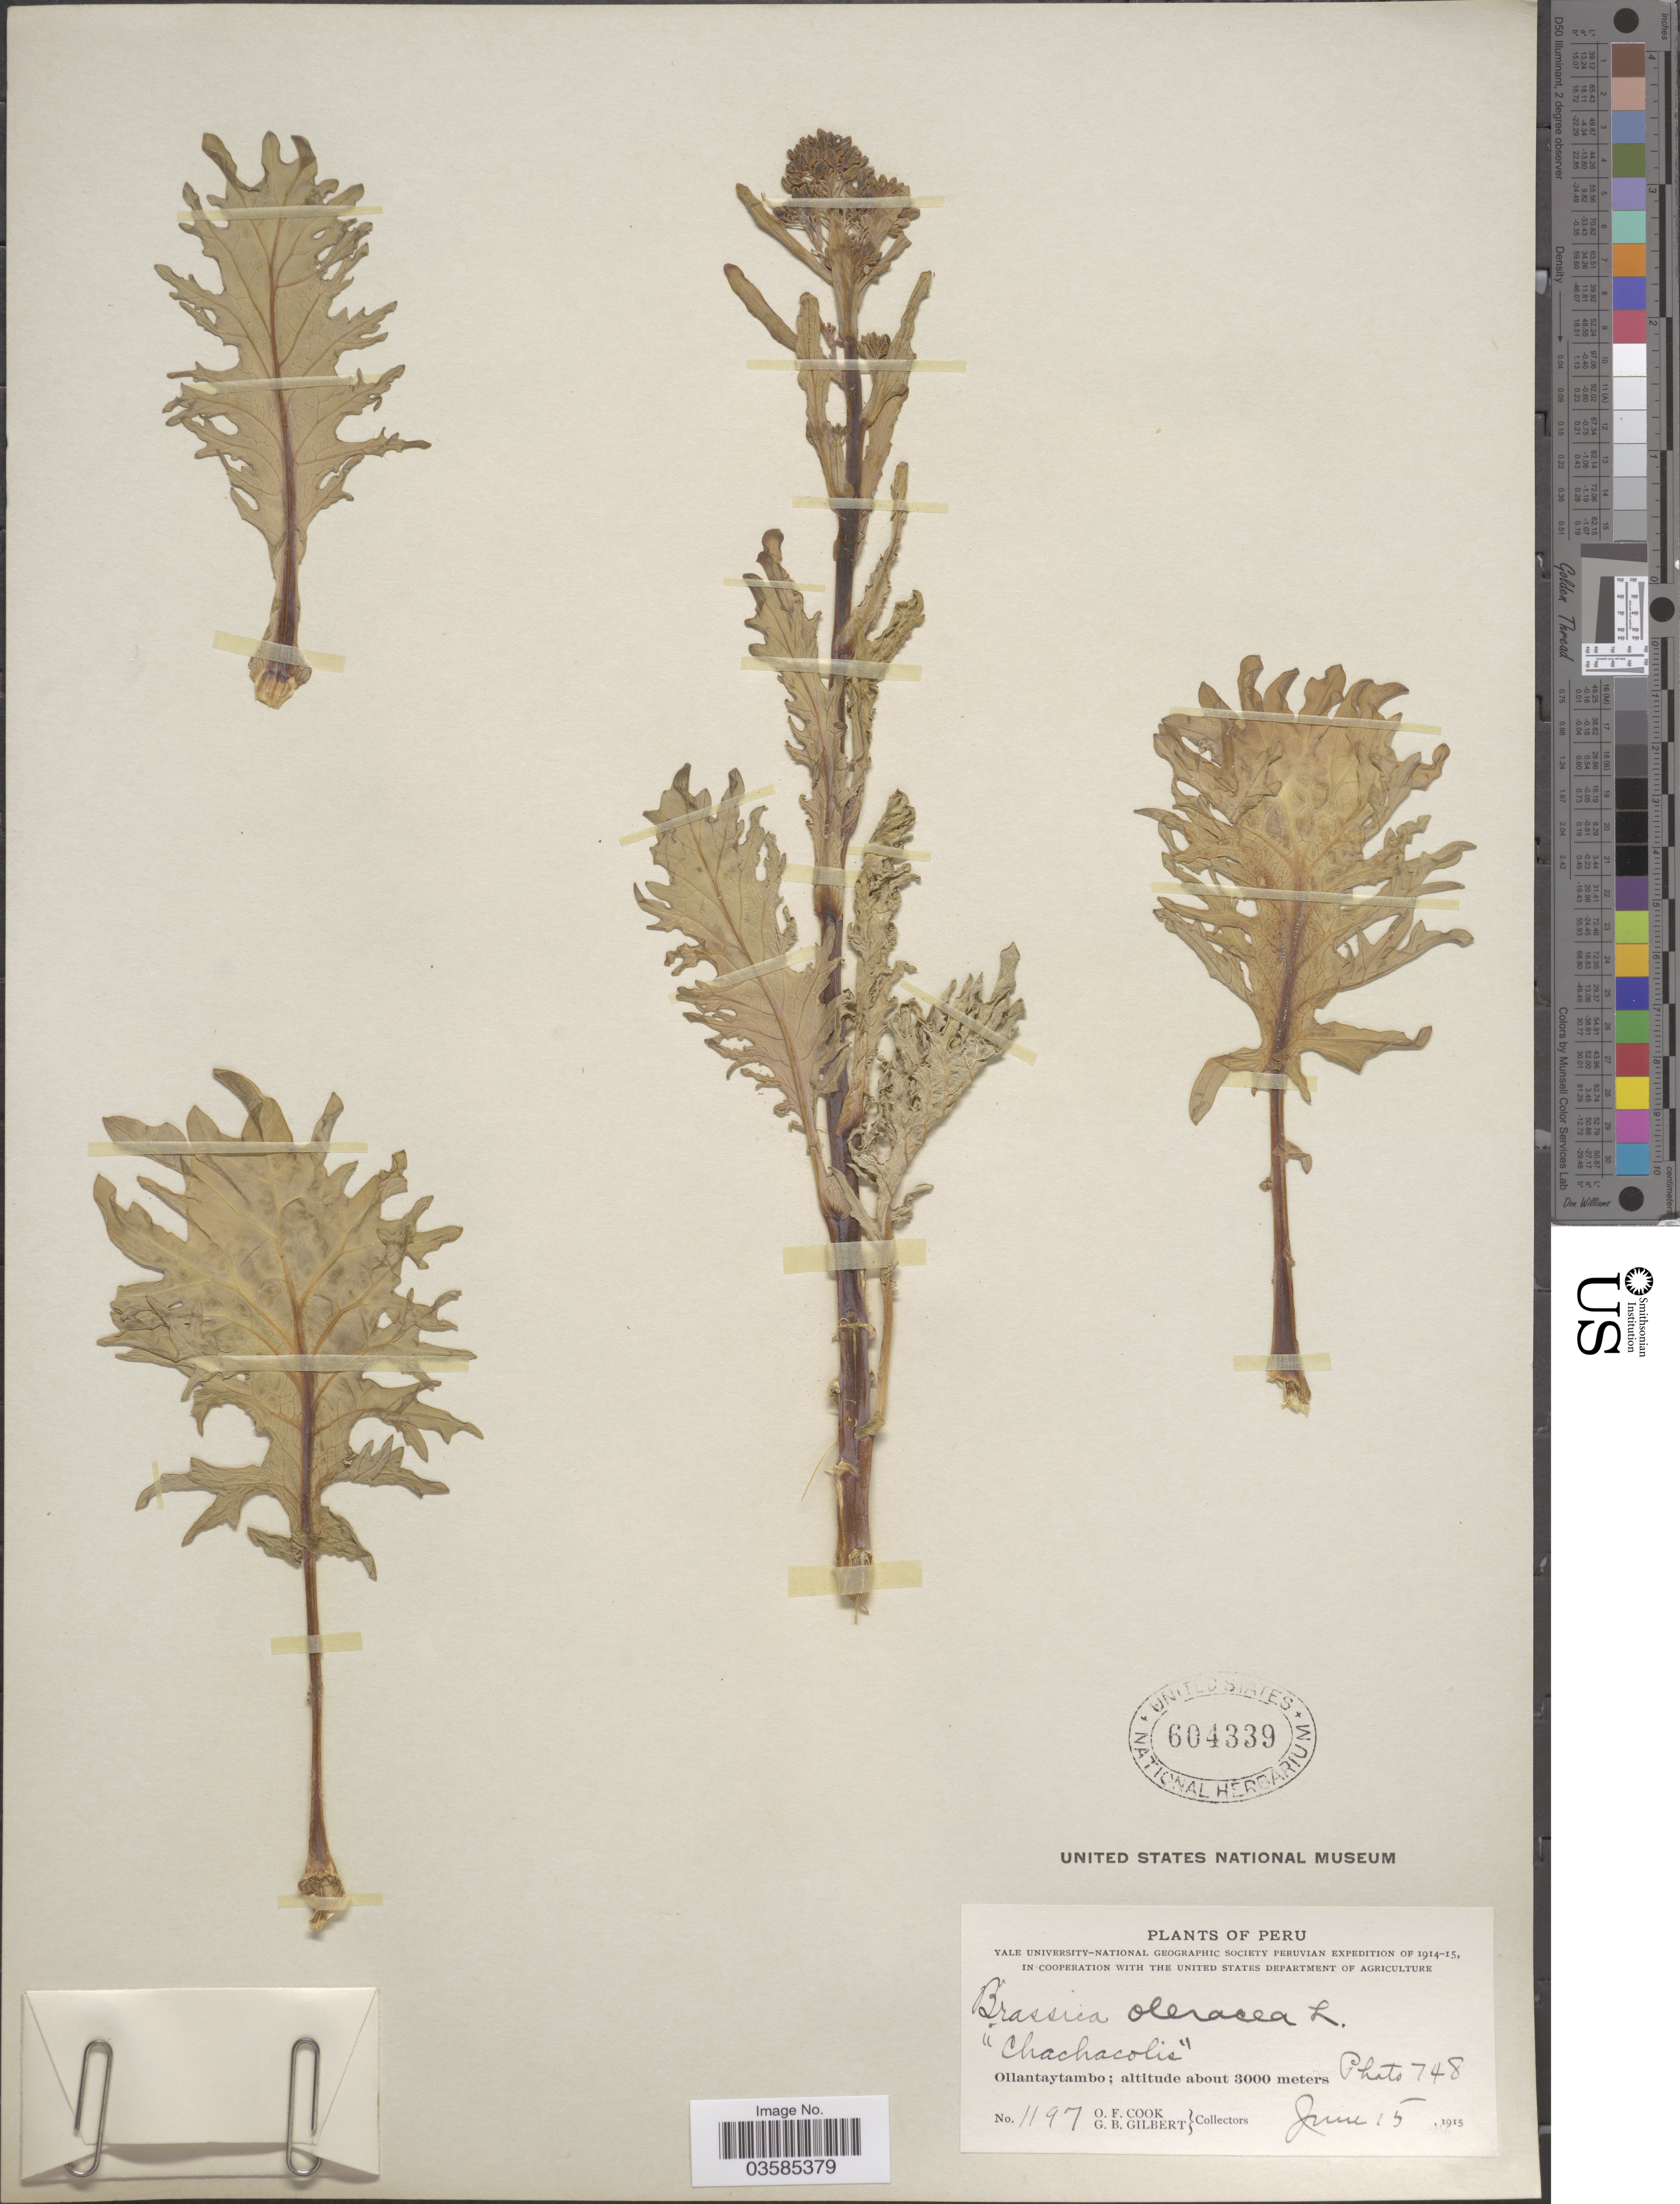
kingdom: Plantae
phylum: Tracheophyta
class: Magnoliopsida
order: Brassicales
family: Brassicaceae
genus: Brassica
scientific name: Brassica oleracea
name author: L.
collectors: O. F. Cook & G. B. Gilbert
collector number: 1197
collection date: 1915-06-15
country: Peru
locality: Ollantaytambo.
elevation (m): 3000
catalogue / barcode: US 604339